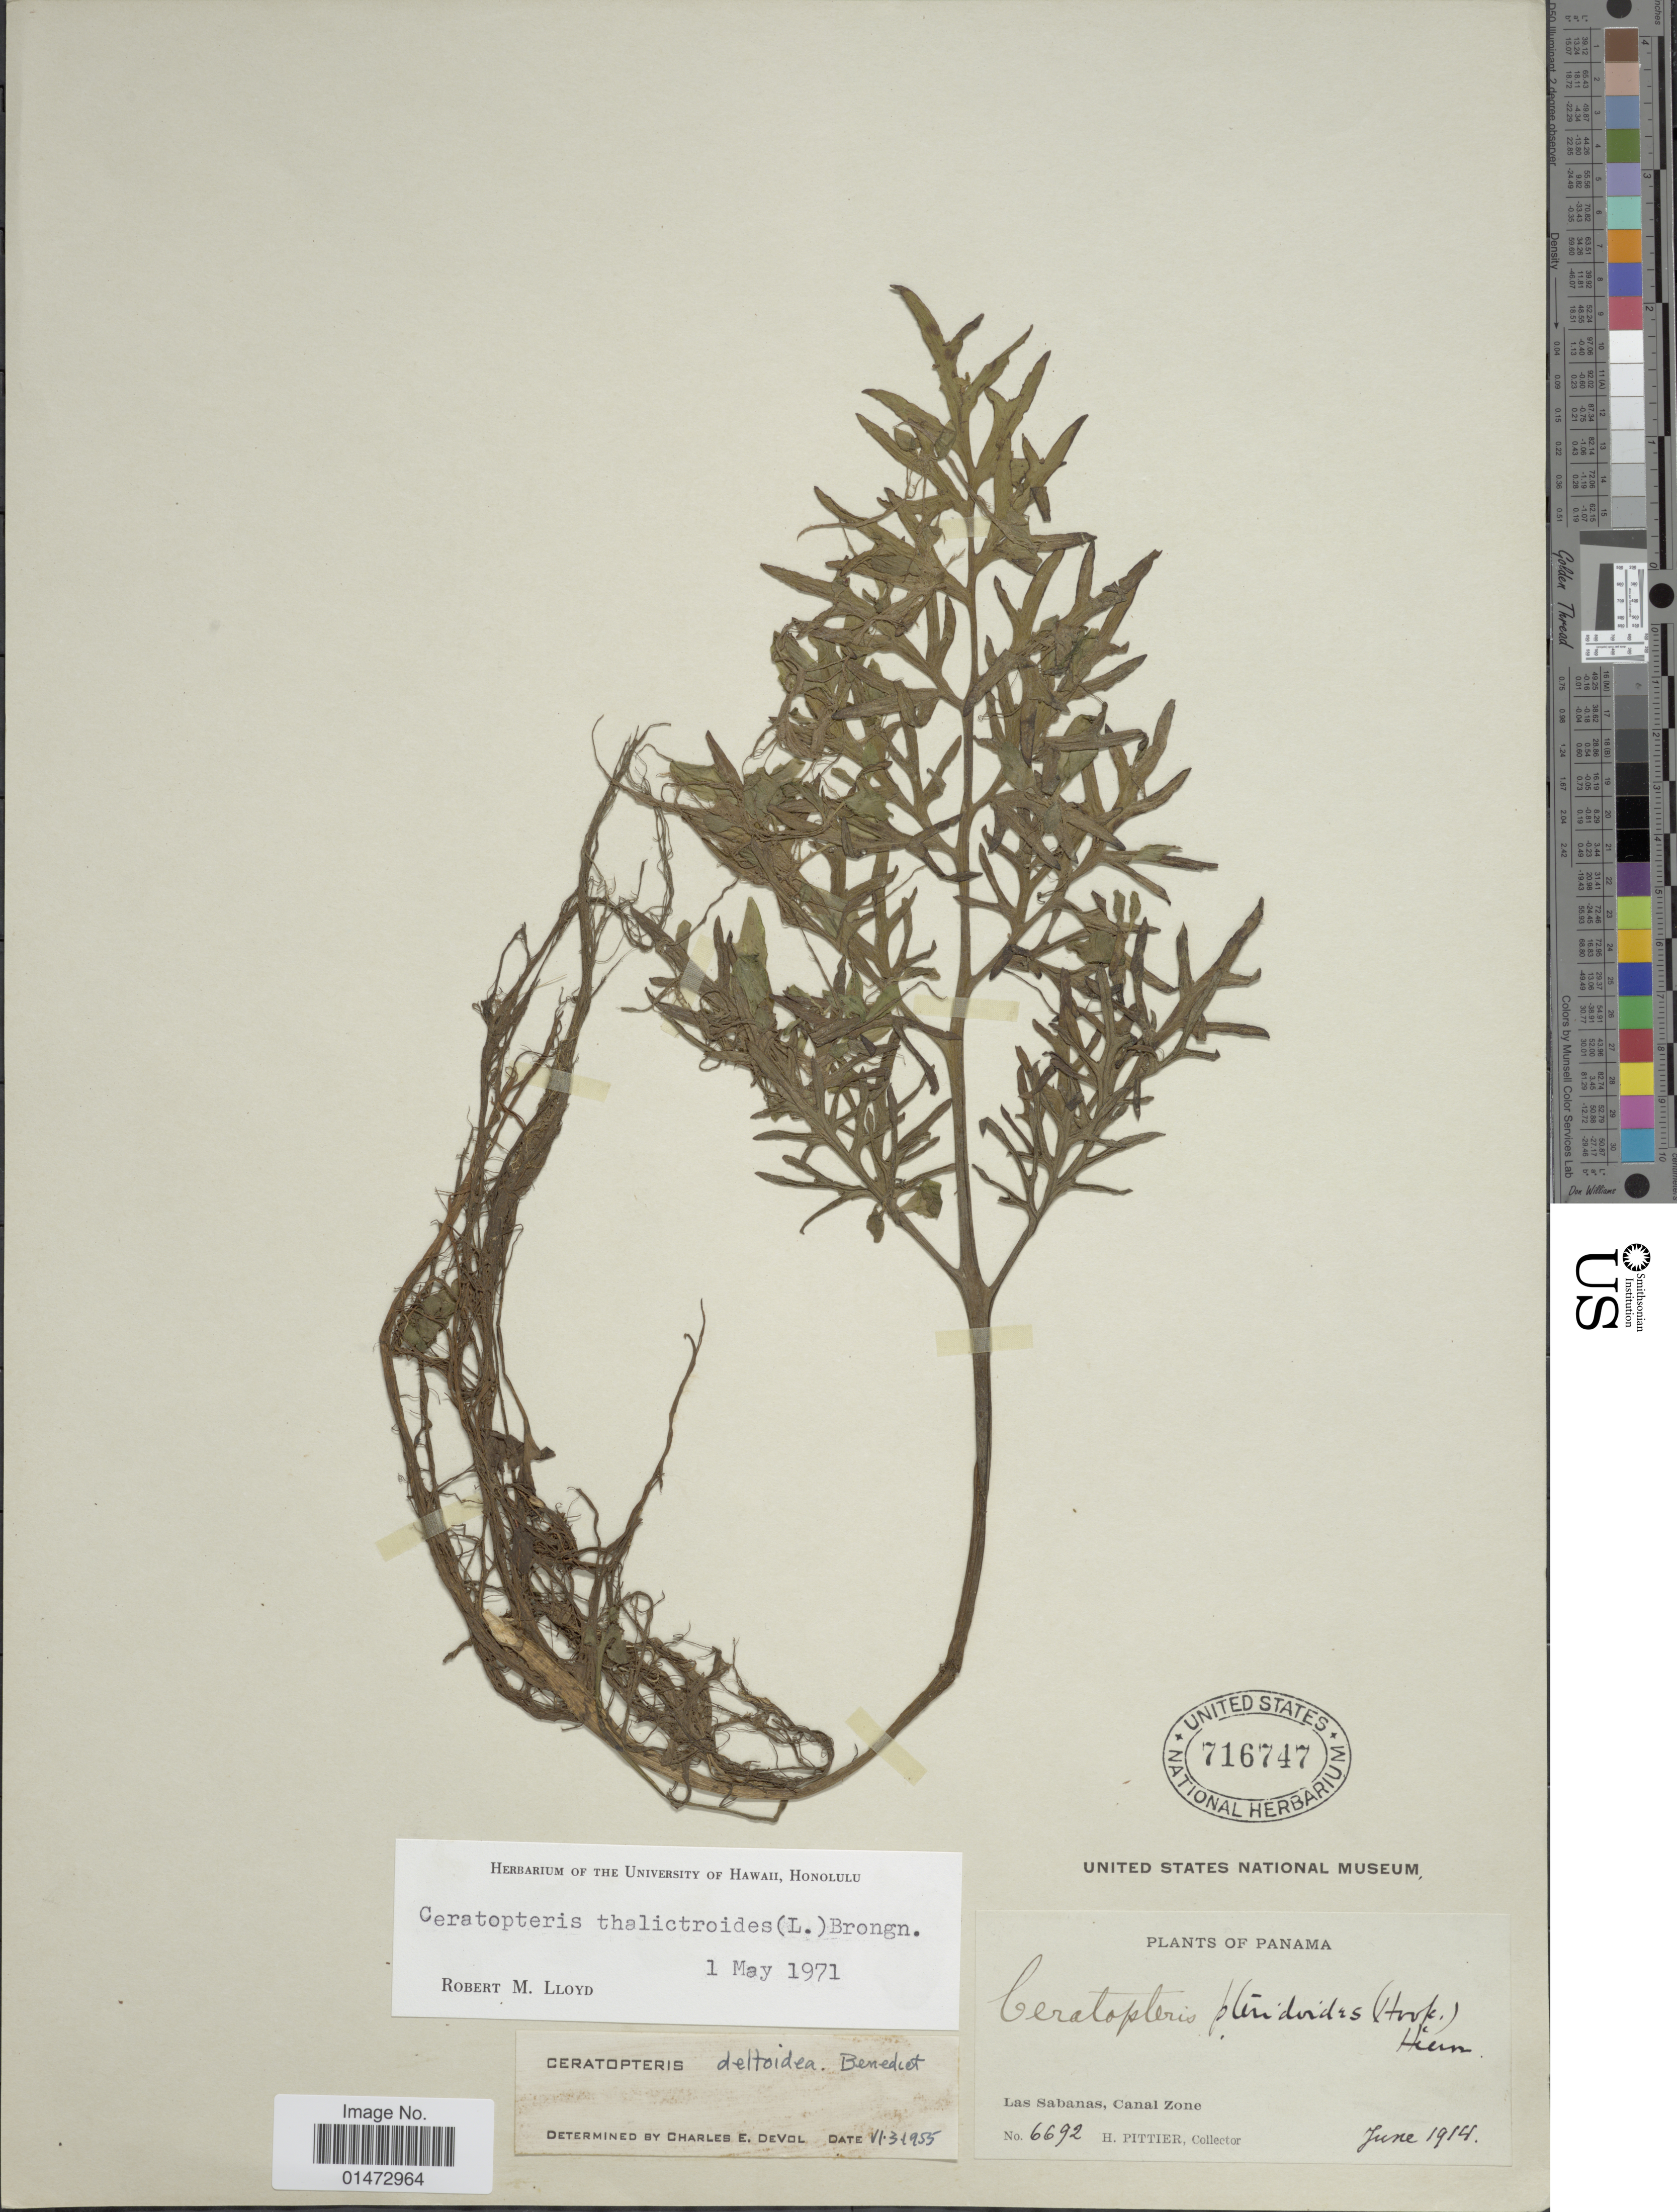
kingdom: Plantae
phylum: Tracheophyta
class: Polypodiopsida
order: Polypodiales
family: Pteridaceae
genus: Ceratopteris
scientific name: Ceratopteris thalictroides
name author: (L.) Brongn.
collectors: H. F. Pittier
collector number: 6692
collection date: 1914-06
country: Panama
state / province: Colón / Panamá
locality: Las Sabanas, Canal Zone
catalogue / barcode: US 716747